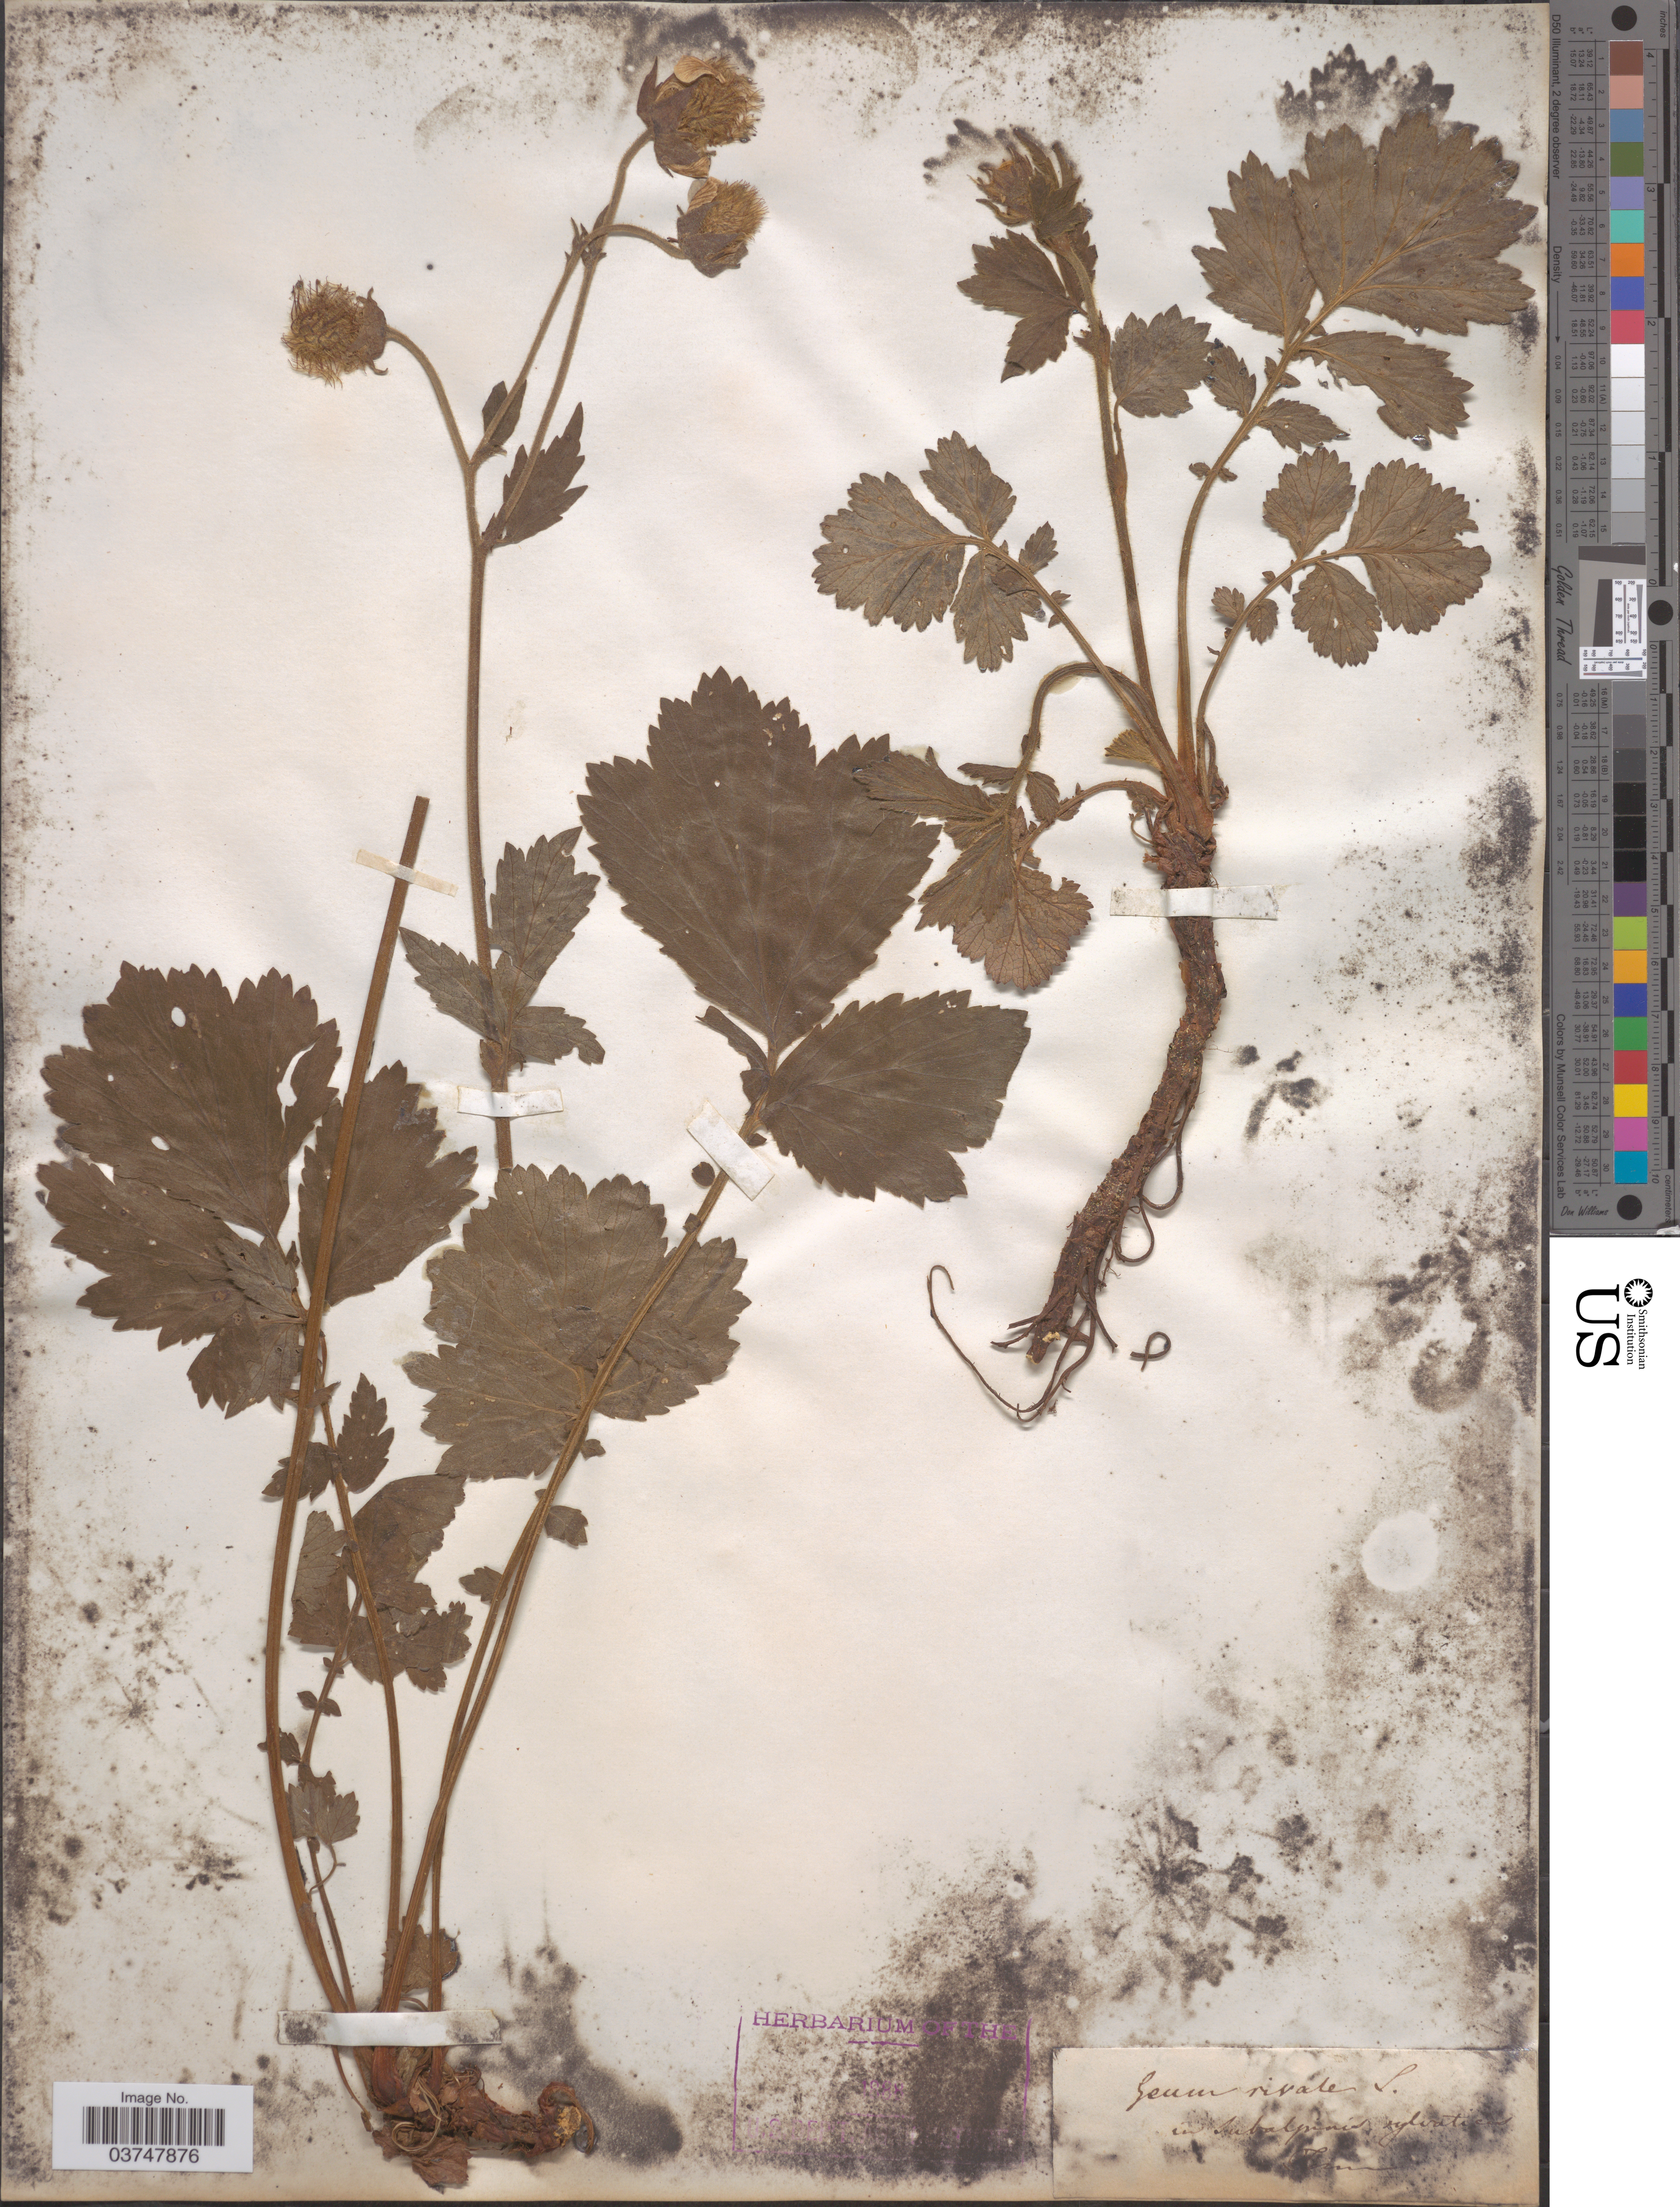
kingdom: Plantae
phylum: Tracheophyta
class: Magnoliopsida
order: Rosales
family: Rosaceae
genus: Geum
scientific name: Geum rivale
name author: L.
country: United States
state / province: Tennessee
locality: In Subalpinis sylvaticas Tenn. [? dubious, to be confirmed; "Tenn" may be mis-reading of collector name]